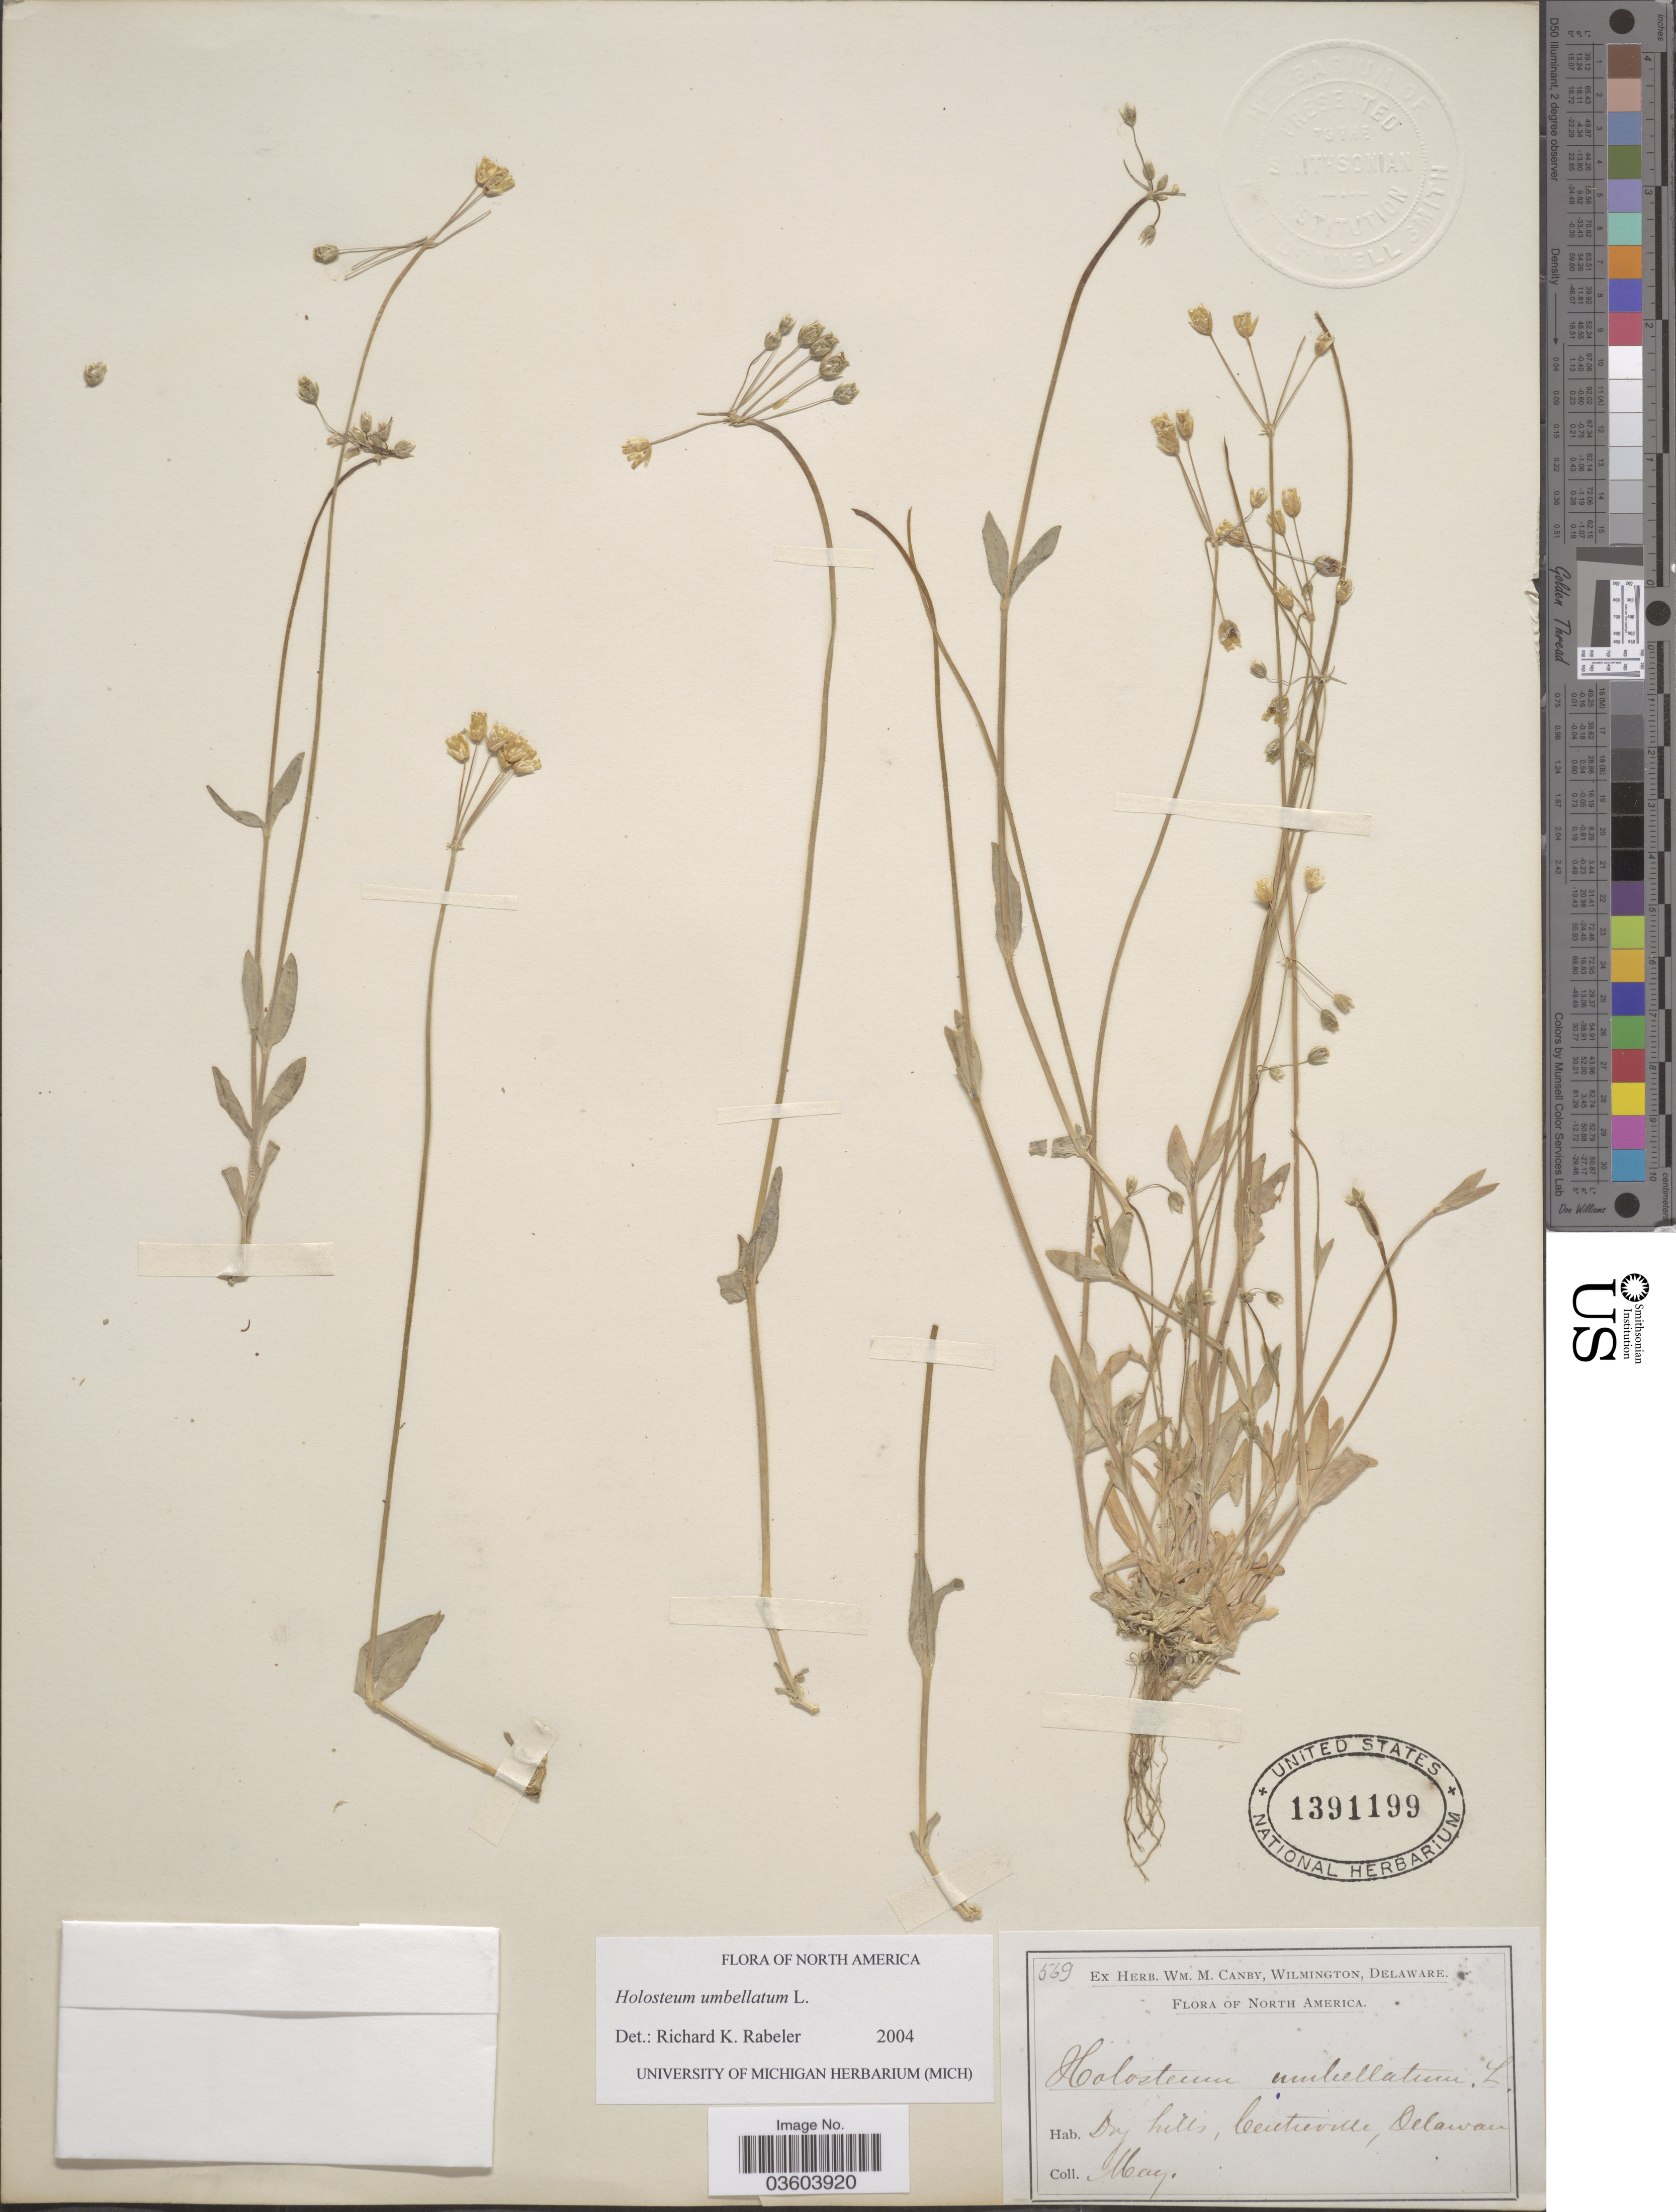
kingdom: Plantae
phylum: Tracheophyta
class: Magnoliopsida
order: Caryophyllales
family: Caryophyllaceae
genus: Holosteum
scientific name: Holosteum umbellatum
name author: L.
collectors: May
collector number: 569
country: United States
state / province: Delaware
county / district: New Castle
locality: Centreville.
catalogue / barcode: US 1391199